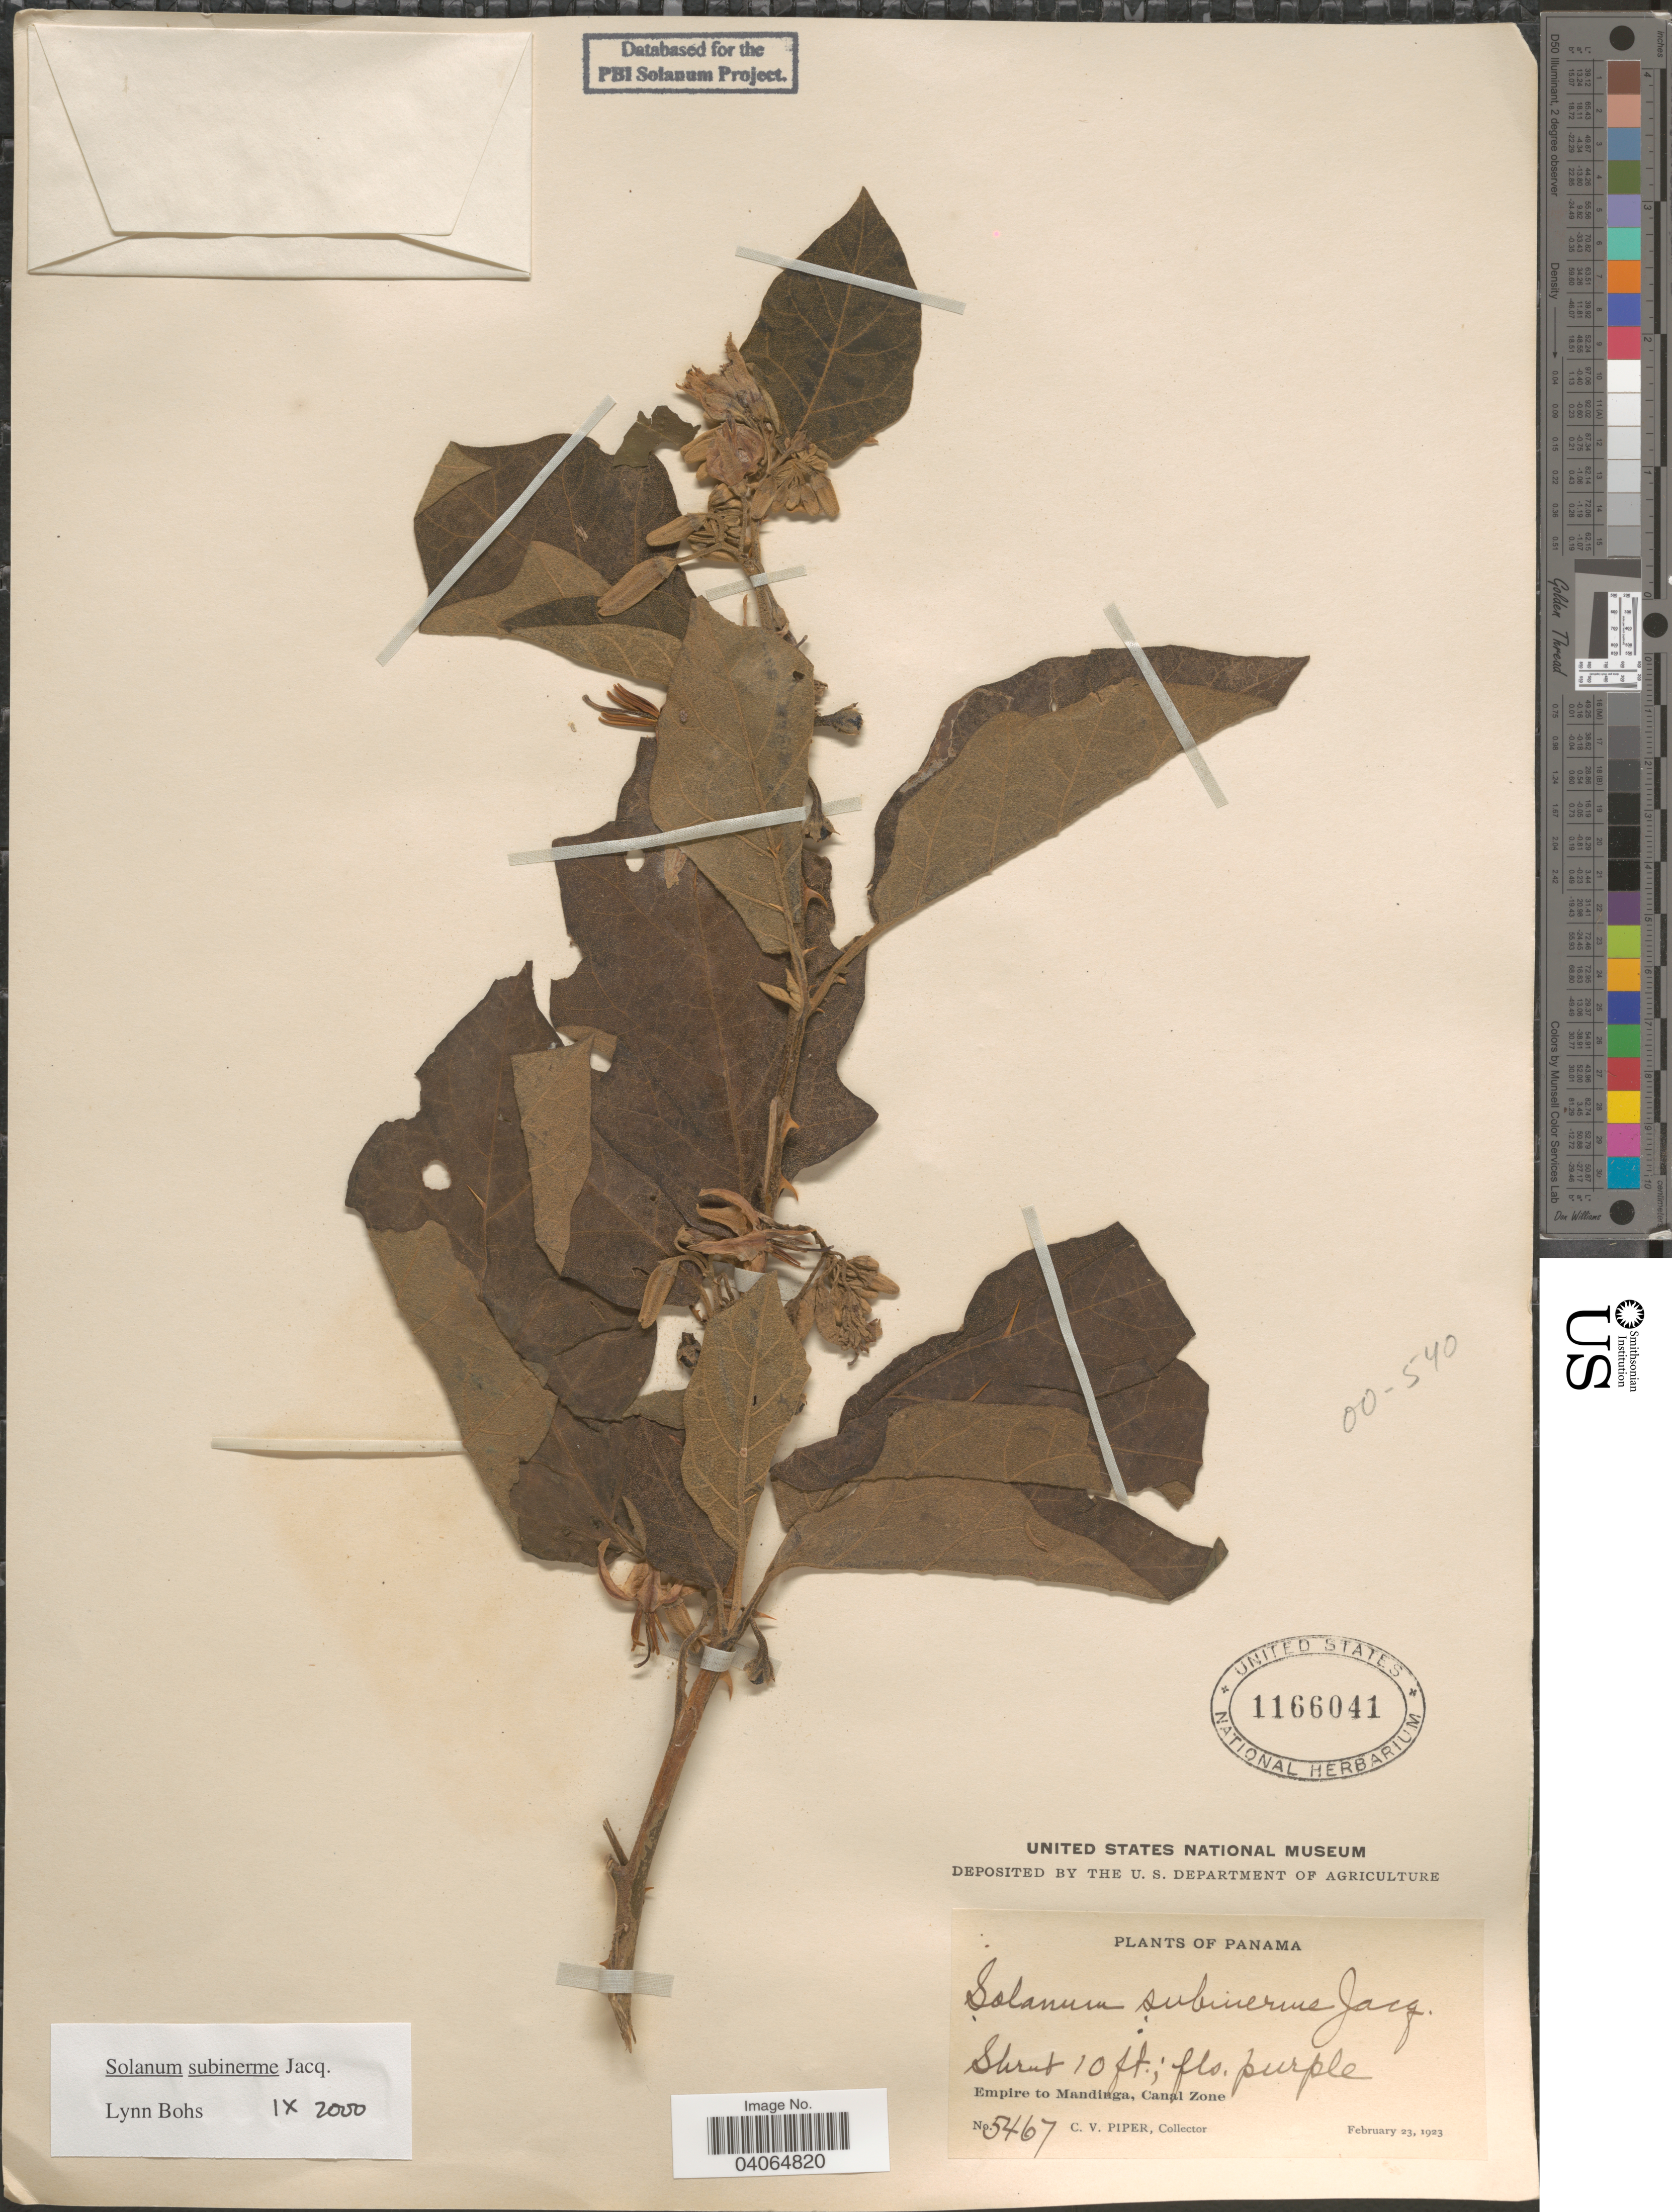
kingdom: Plantae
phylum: Tracheophyta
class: Magnoliopsida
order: Solanales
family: Solanaceae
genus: Solanum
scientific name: Solanum subinerme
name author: Jacq.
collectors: C. V. Piper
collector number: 5467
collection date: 1923-02-23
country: Panama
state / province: Colón / Panamá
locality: Empire to Mandinga, Canal Zone.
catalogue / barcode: US 1166041